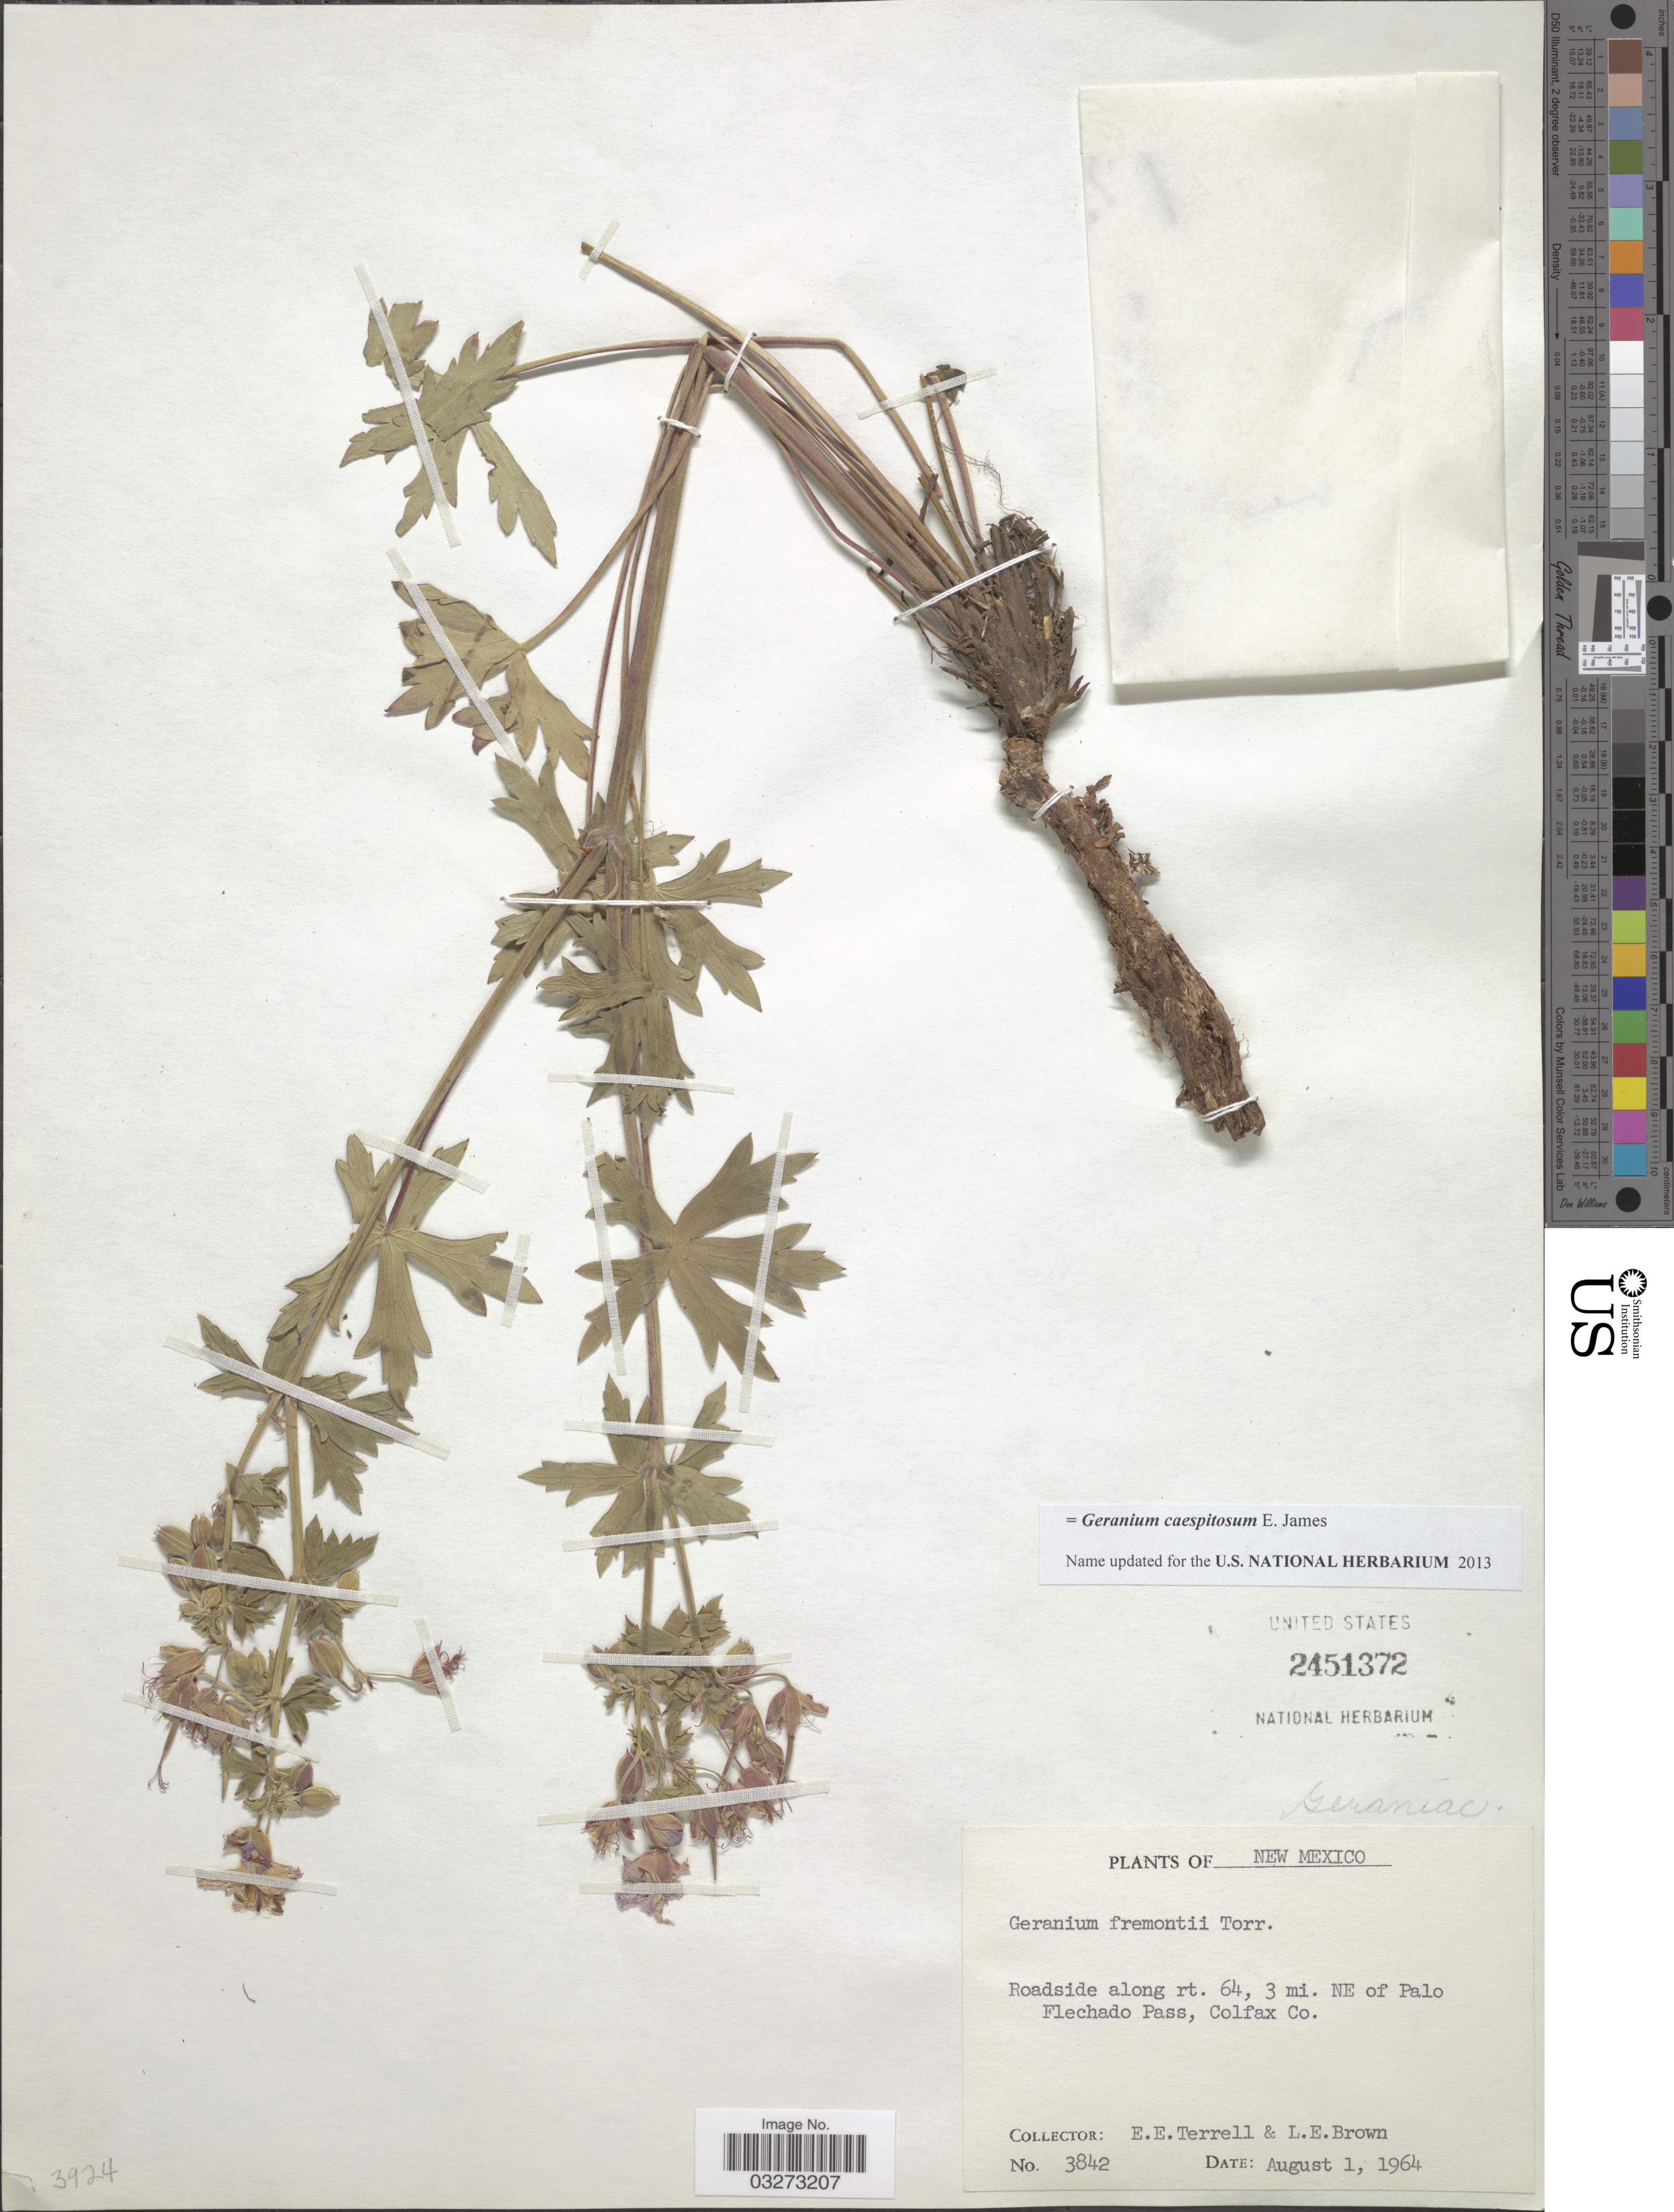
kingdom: Plantae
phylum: Tracheophyta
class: Magnoliopsida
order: Geraniales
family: Geraniaceae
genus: Geranium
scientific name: Geranium caespitosum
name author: E. James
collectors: E. E. Terrell & L. E. Brown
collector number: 3842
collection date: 1964-08-01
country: United States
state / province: New Mexico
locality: Roadside along rt. 64, 3 mi. NE of Palo Flechado Pass, Colfax Co.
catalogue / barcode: US 2451372